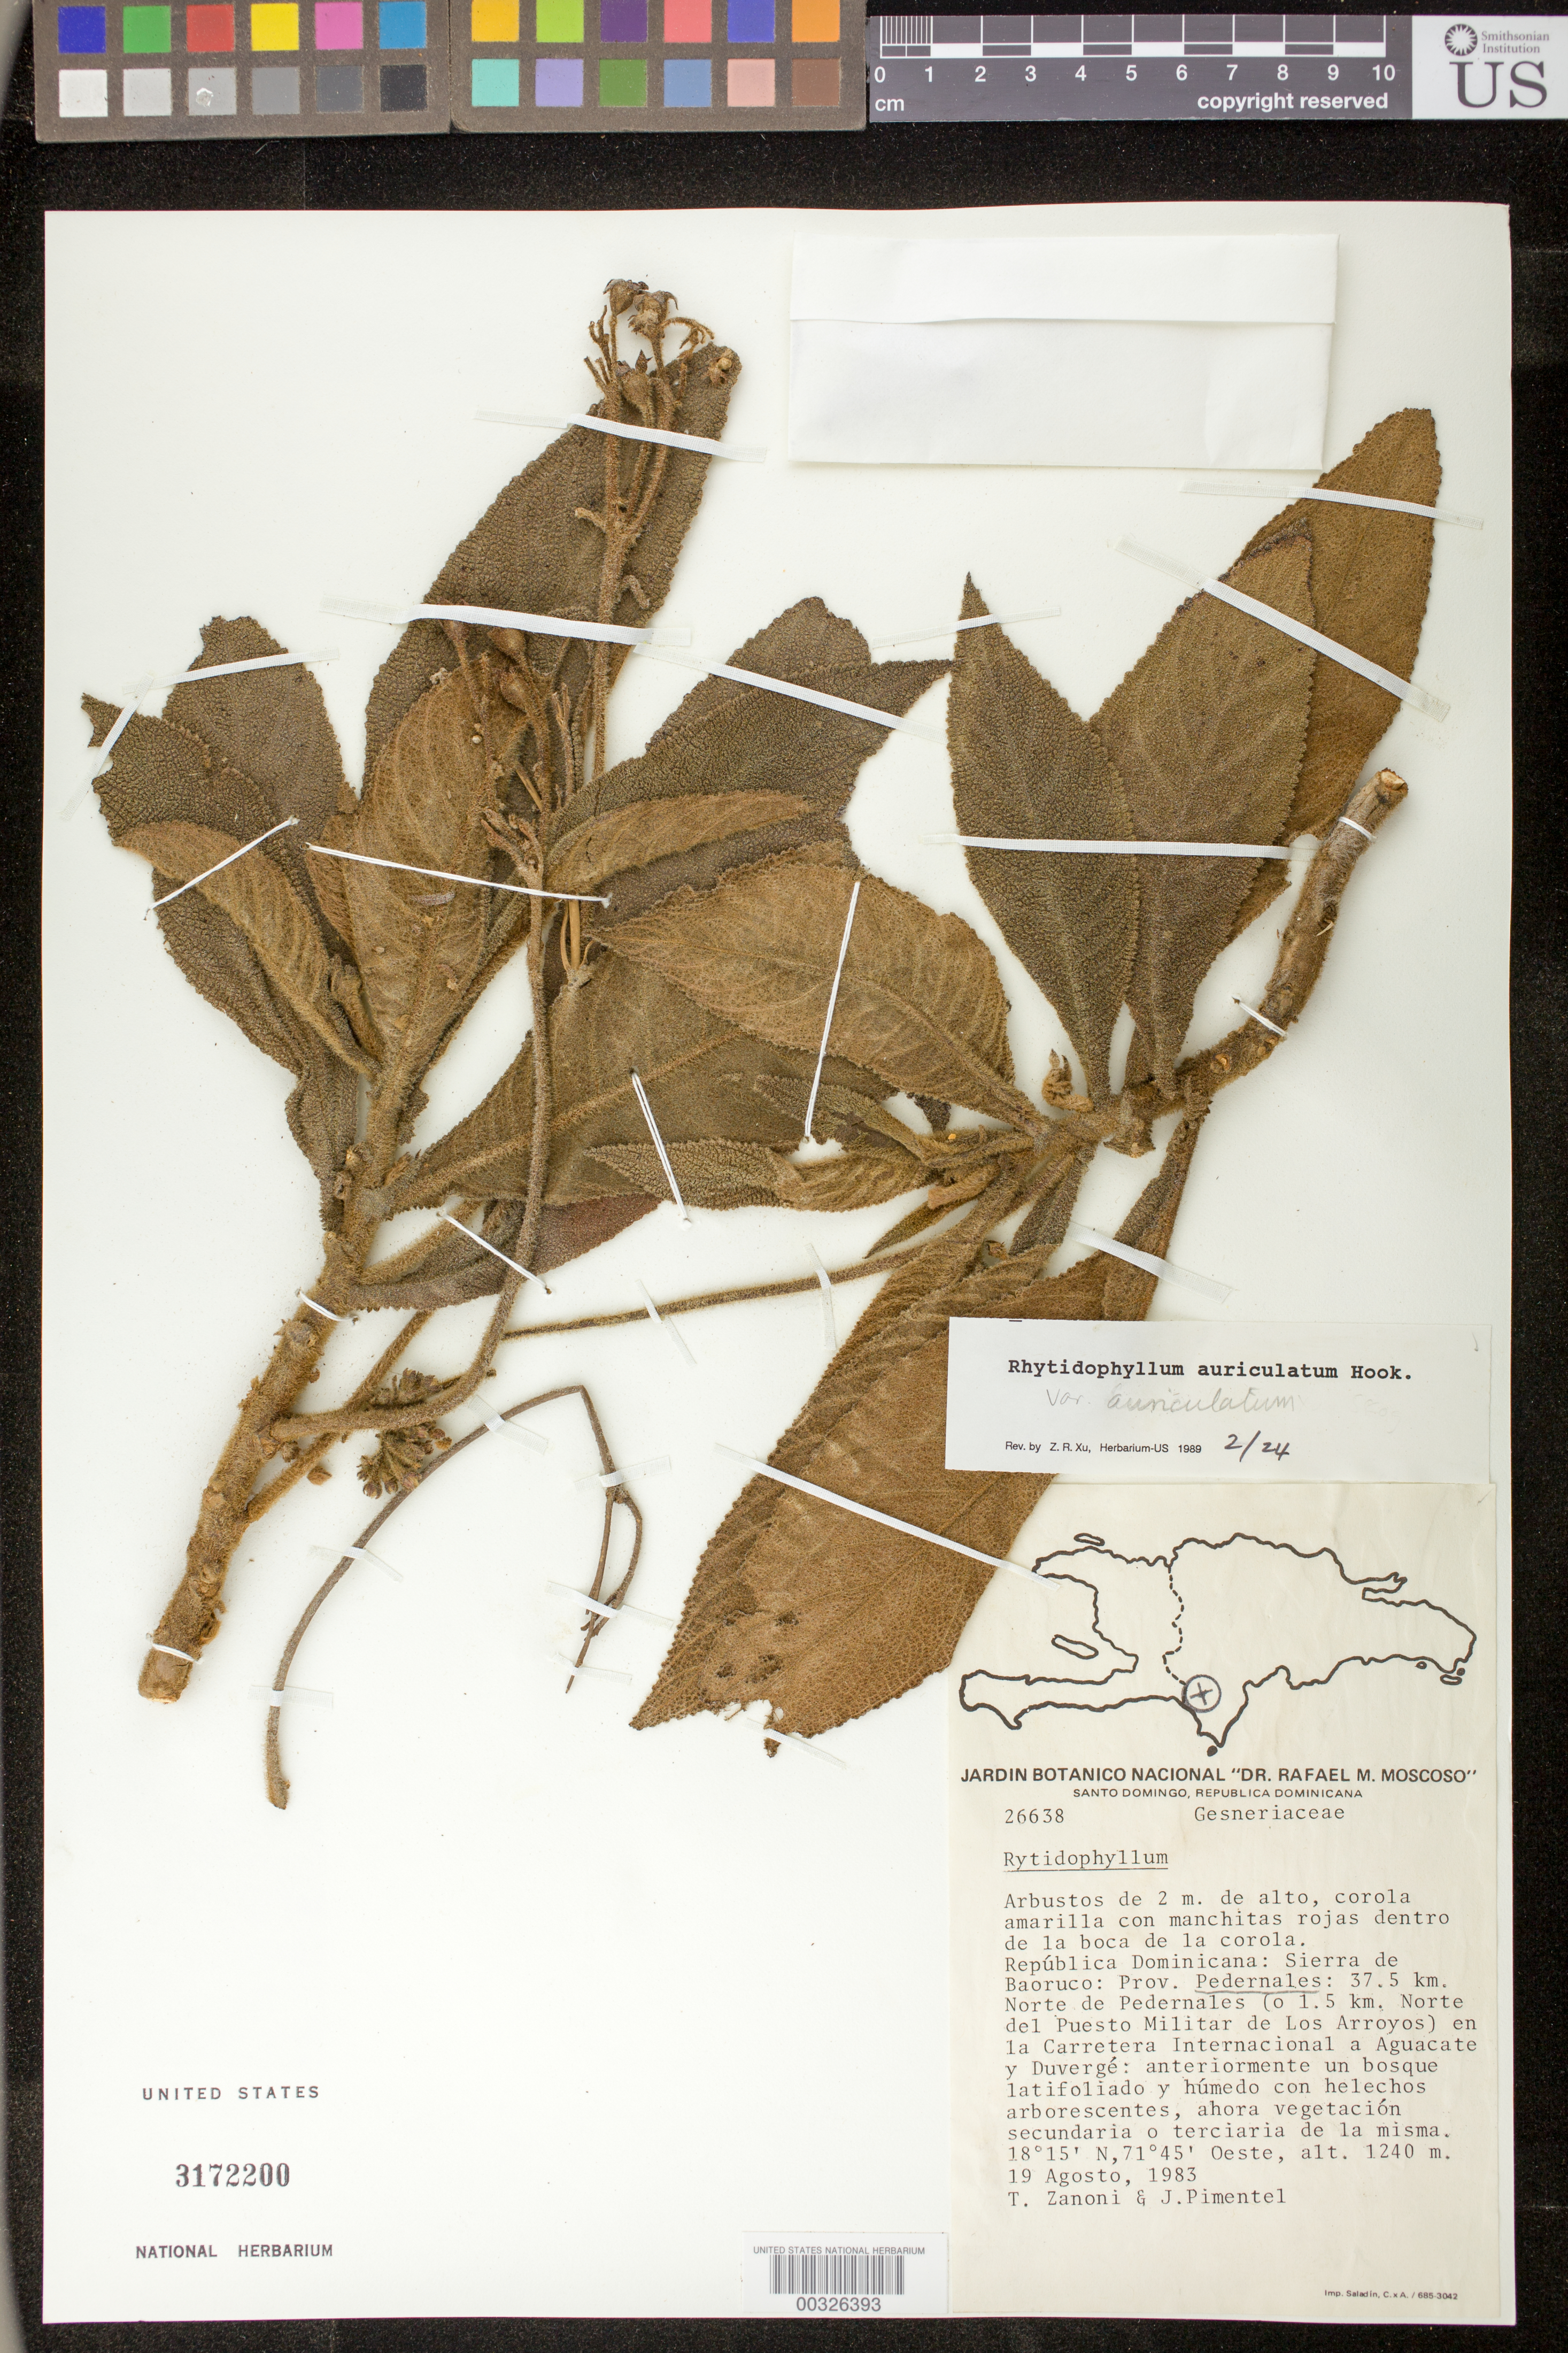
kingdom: Plantae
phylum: Tracheophyta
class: Magnoliopsida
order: Lamiales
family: Gesneriaceae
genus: Rhytidophyllum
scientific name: Rhytidophyllum auriculatum var. angustatum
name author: Urb.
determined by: Skog, Laurence E.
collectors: T. A. Zanoni & J. Pimentel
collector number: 26638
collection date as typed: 19 Aug 1983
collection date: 1983-08-19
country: Dominican Republic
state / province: Pedernales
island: Hispaniola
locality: Sierra de Baoruco: 37.5 km N de Pedernales (o 1.5 km N del Puesto Militar de Los Arroyos) en la Carretera Internacional a Aguacate y Duvergé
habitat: Anteriormente un bosque latifoliado y húmedo con helechos arborescentes, ahora vegetación secundaria o terciaria de la misma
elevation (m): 1240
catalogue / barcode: US 3172200